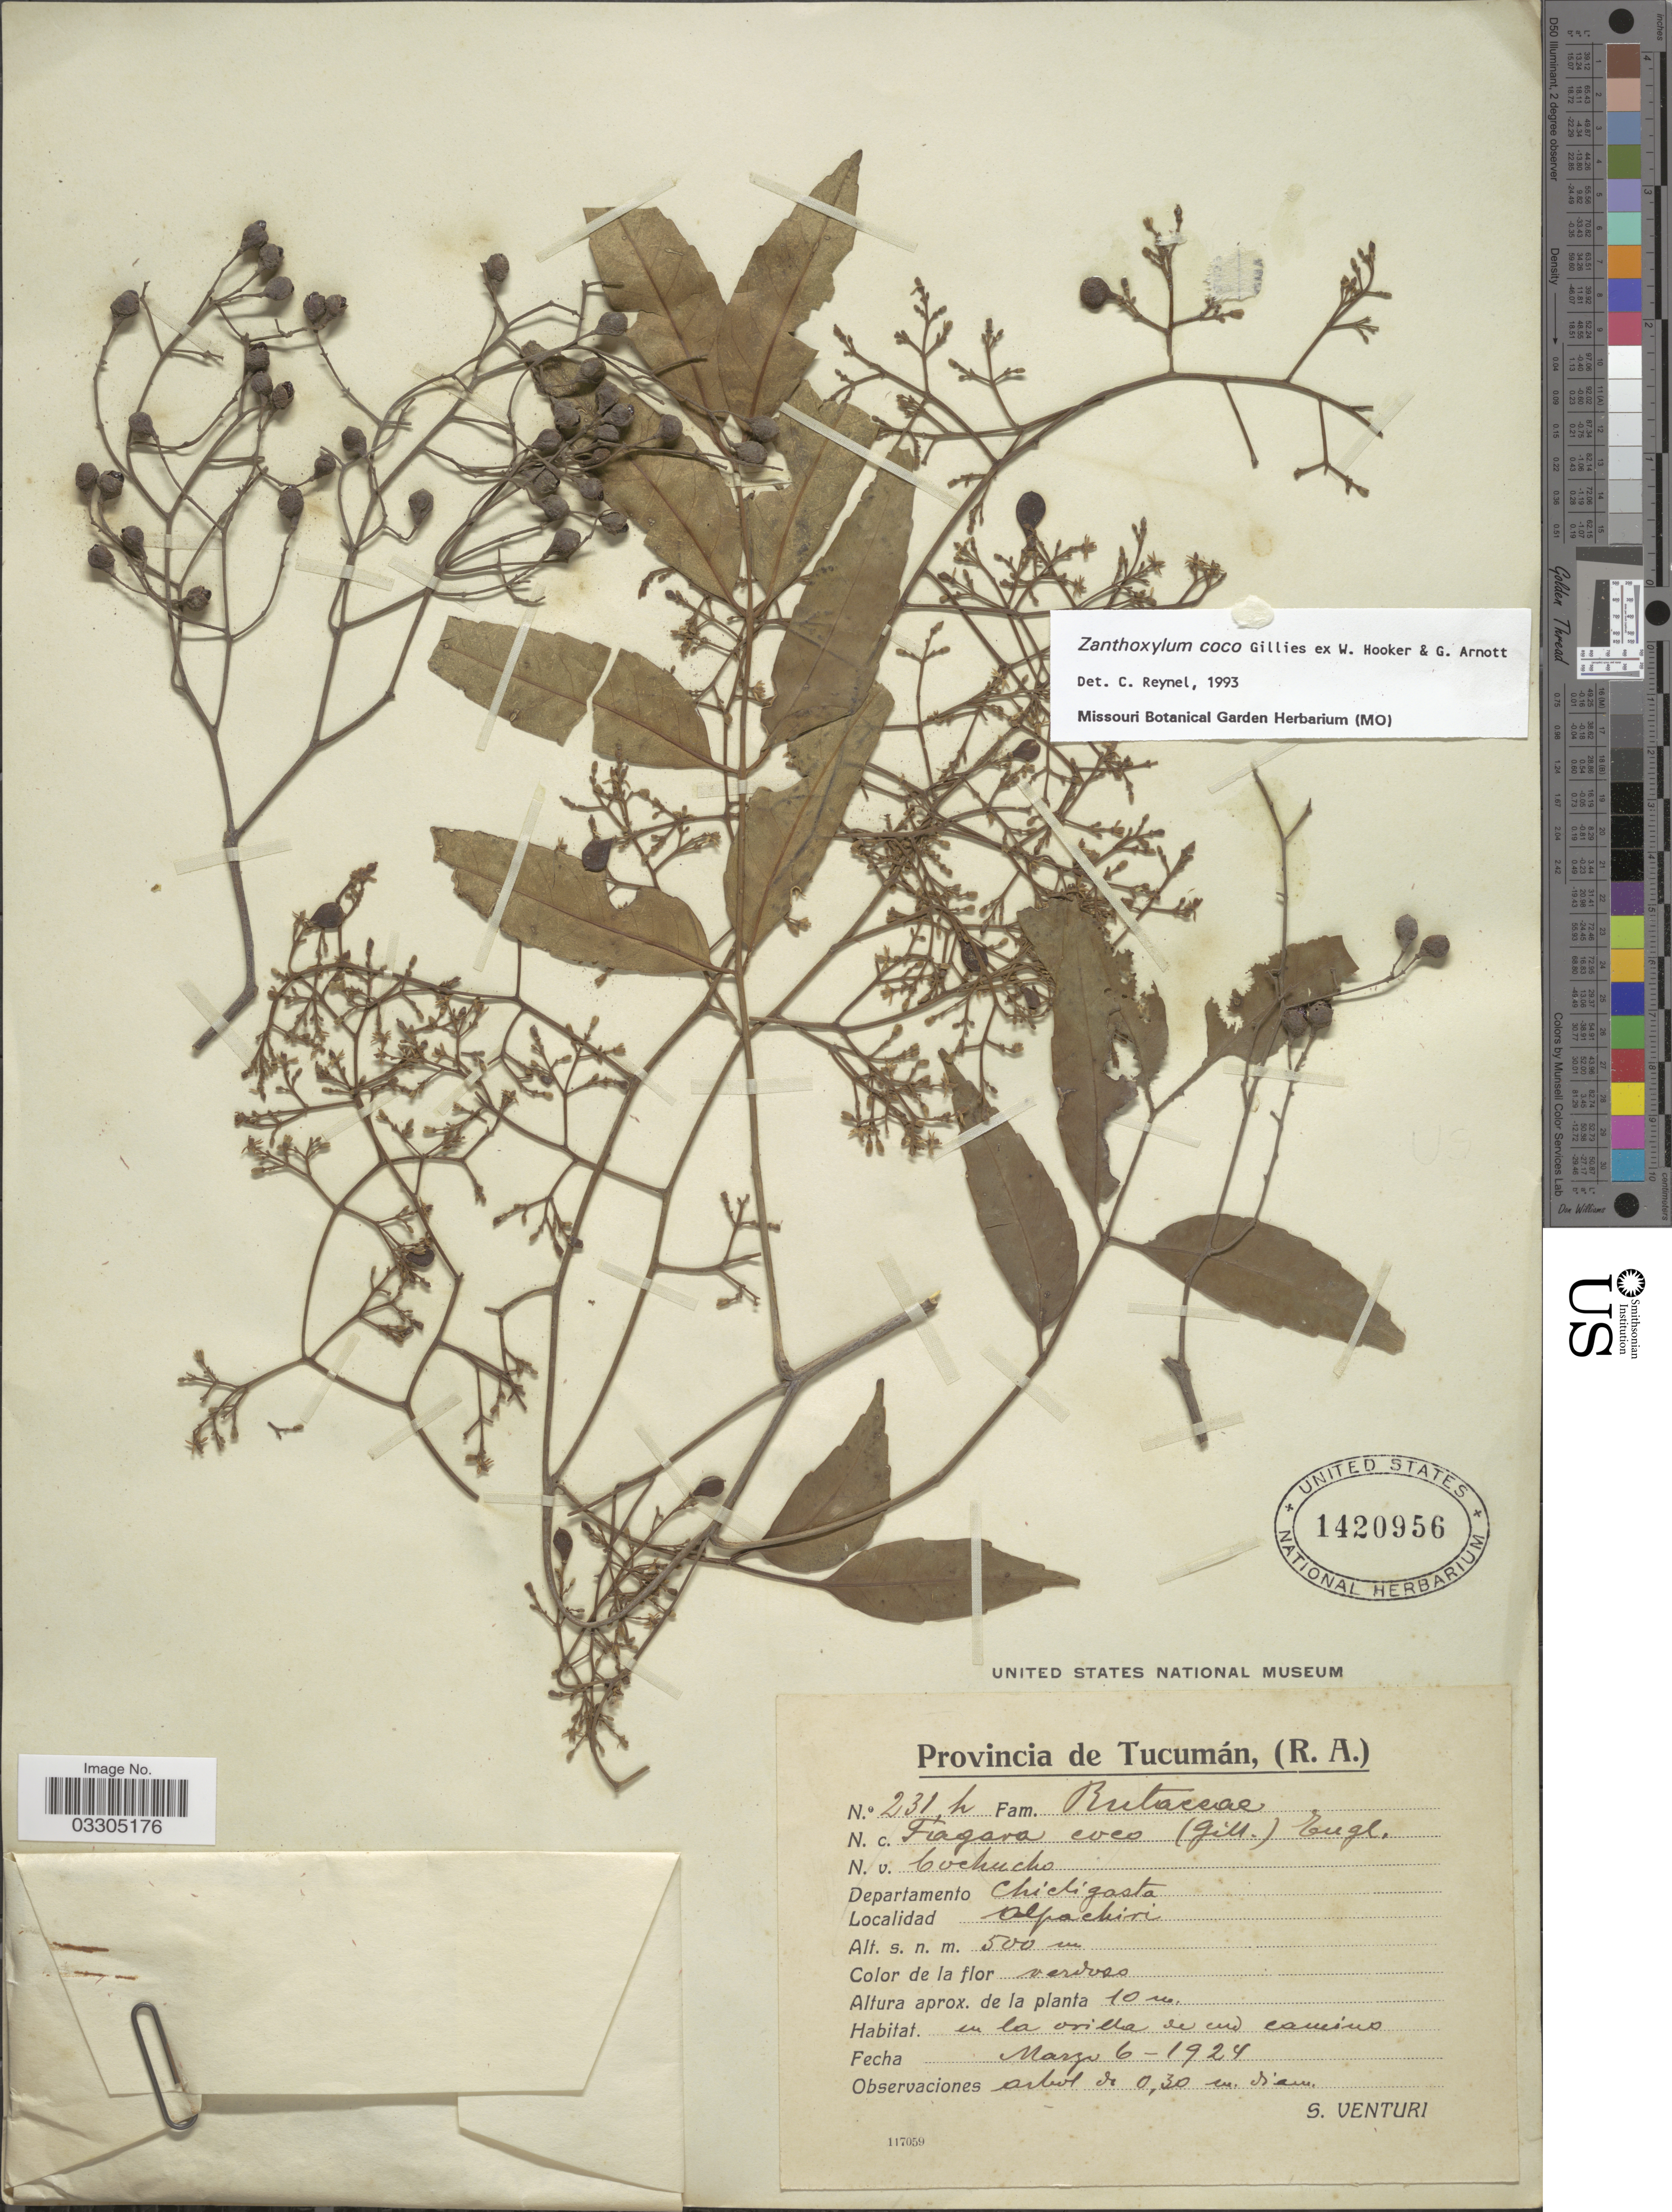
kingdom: Plantae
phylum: Tracheophyta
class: Magnoliopsida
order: Sapindales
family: Rutaceae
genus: Zanthoxylum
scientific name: Zanthoxylum coco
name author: Hook. & Arn.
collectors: S. Venturi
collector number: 231L*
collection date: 1924-03-06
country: Argentina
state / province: Tucuman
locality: Departamento Chicligasta, Alpachiri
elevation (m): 500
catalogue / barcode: US 1420956